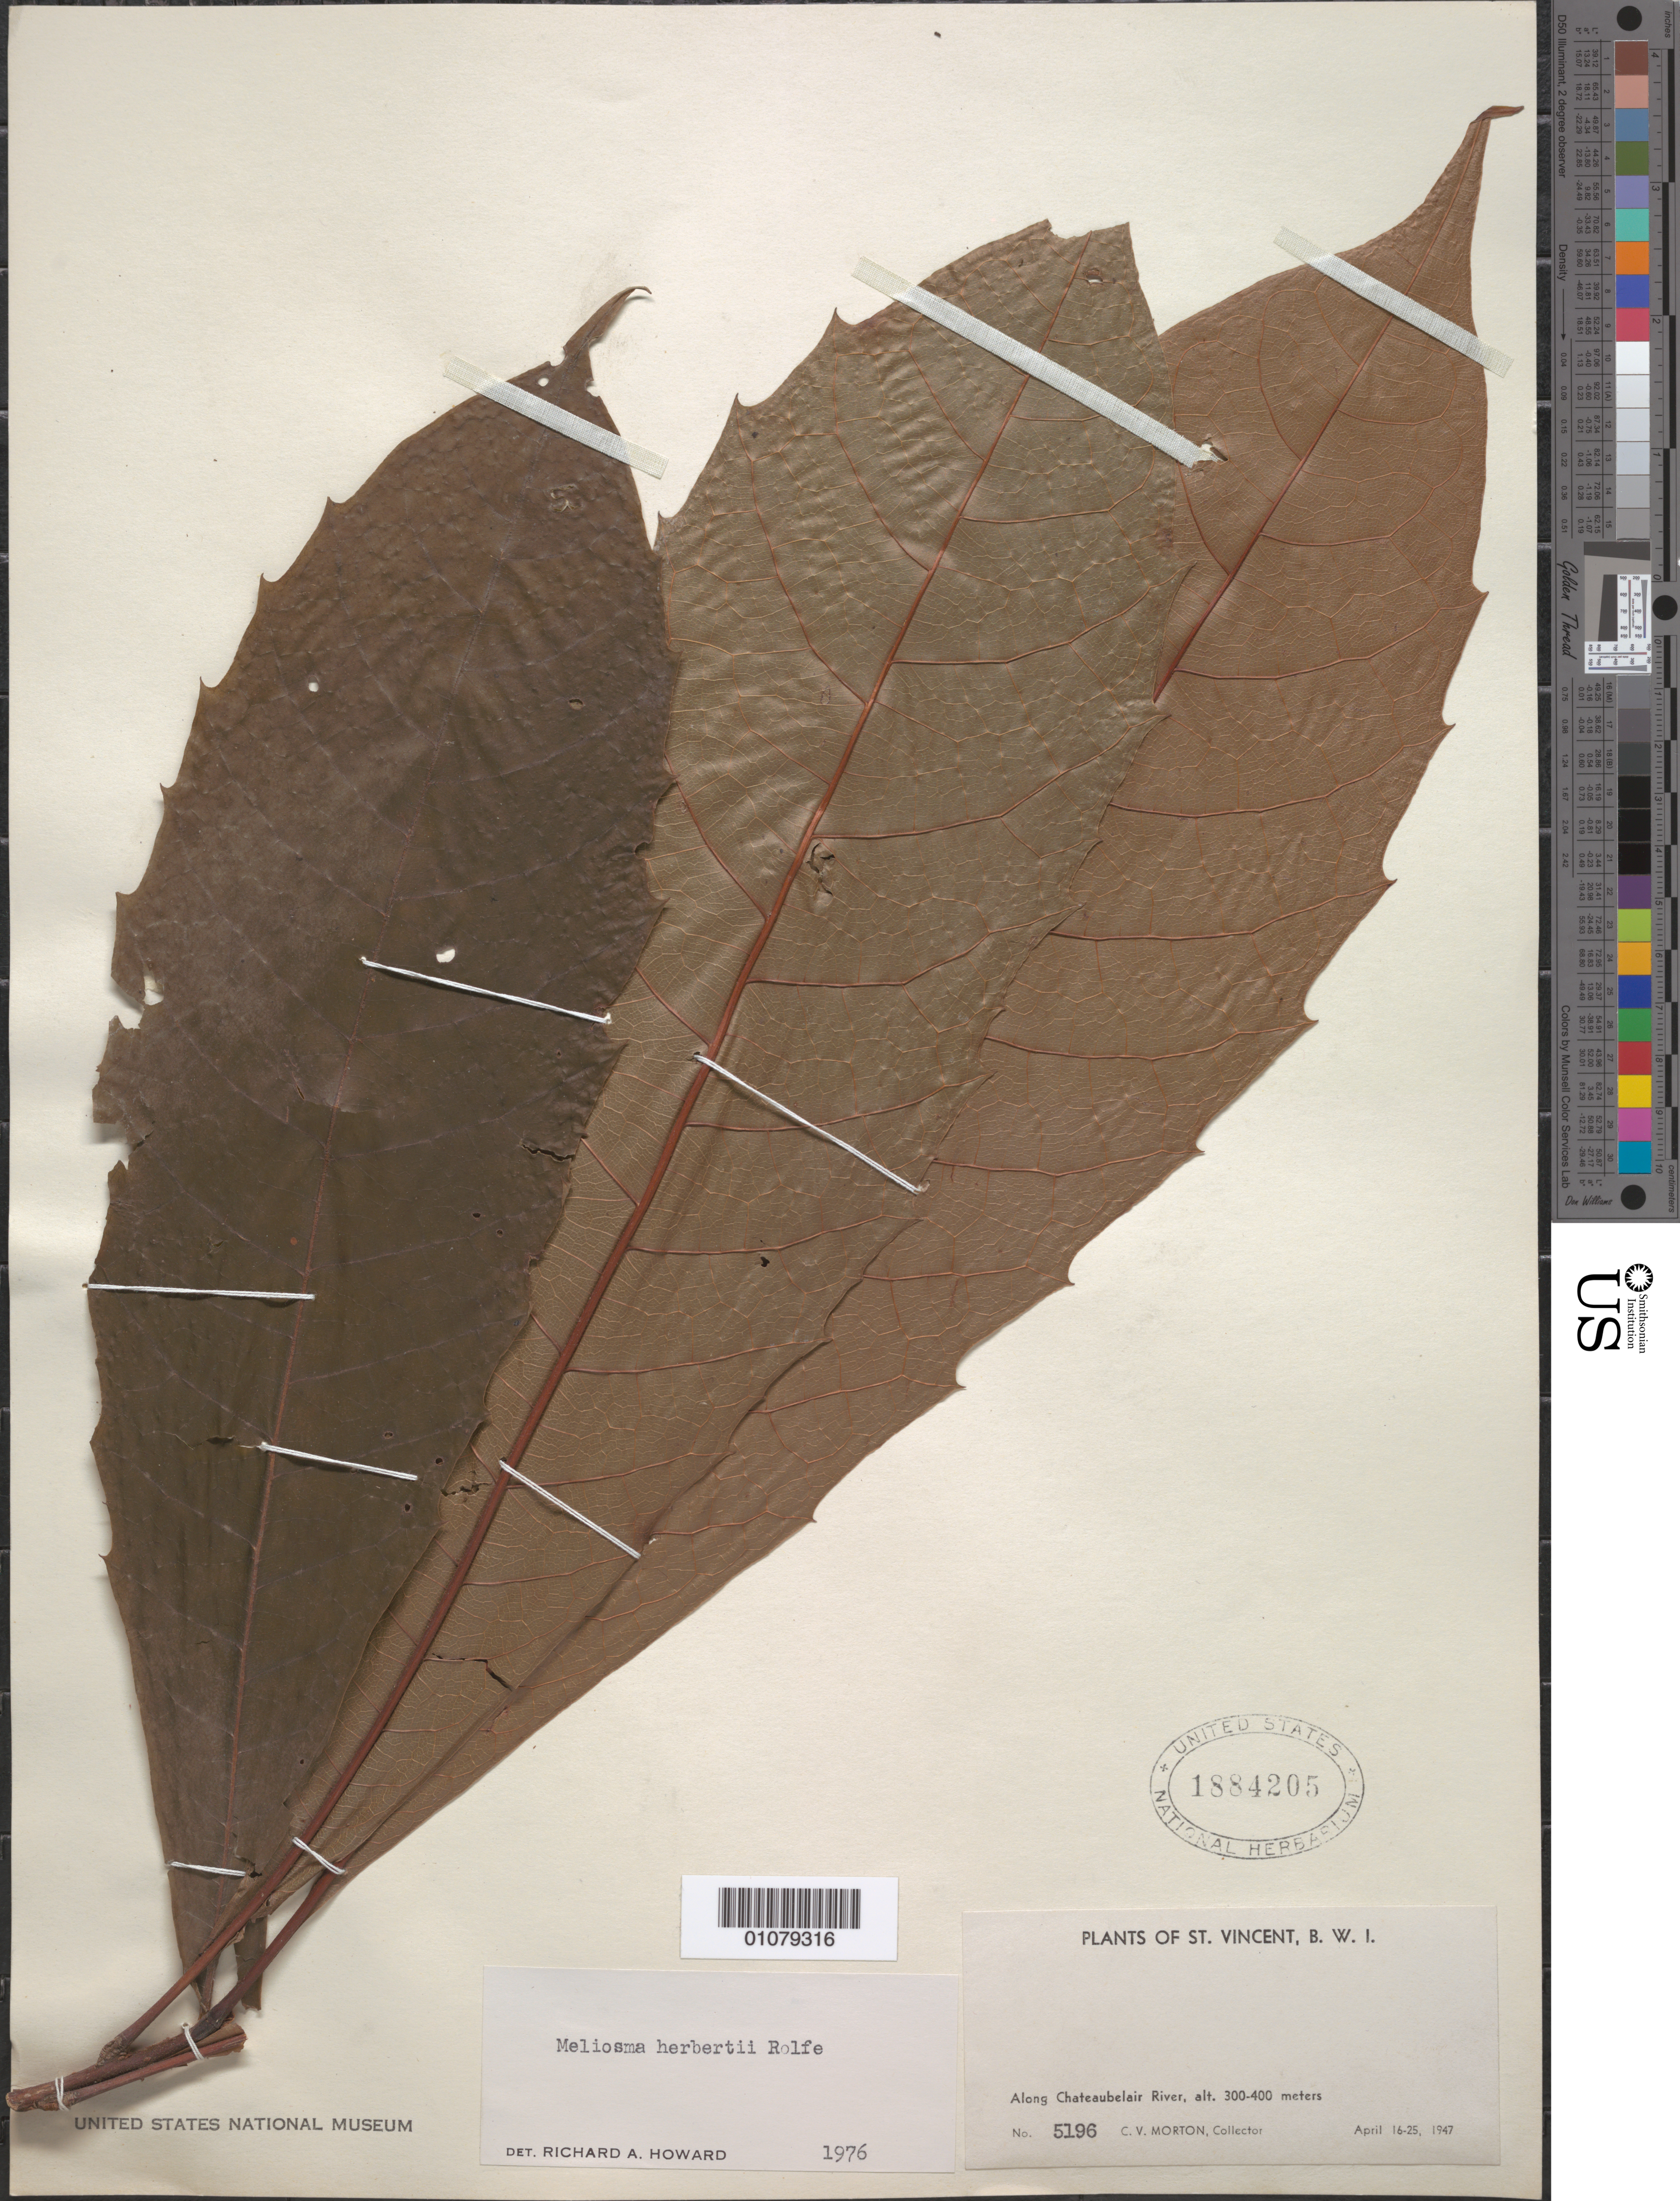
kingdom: Plantae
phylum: Tracheophyta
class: Magnoliopsida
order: Proteales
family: Sabiaceae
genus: Meliosma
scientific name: Meliosma herbertii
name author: Rolfe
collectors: C. V. Morton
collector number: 5196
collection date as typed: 16 Apr 1947 to 25 Apr 1947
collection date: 1947-04-16/1947-04-25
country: St. Vincent - Grenadines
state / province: Saint David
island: St. Vincent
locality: Along Chateaubelair River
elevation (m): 300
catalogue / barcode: US 1884205